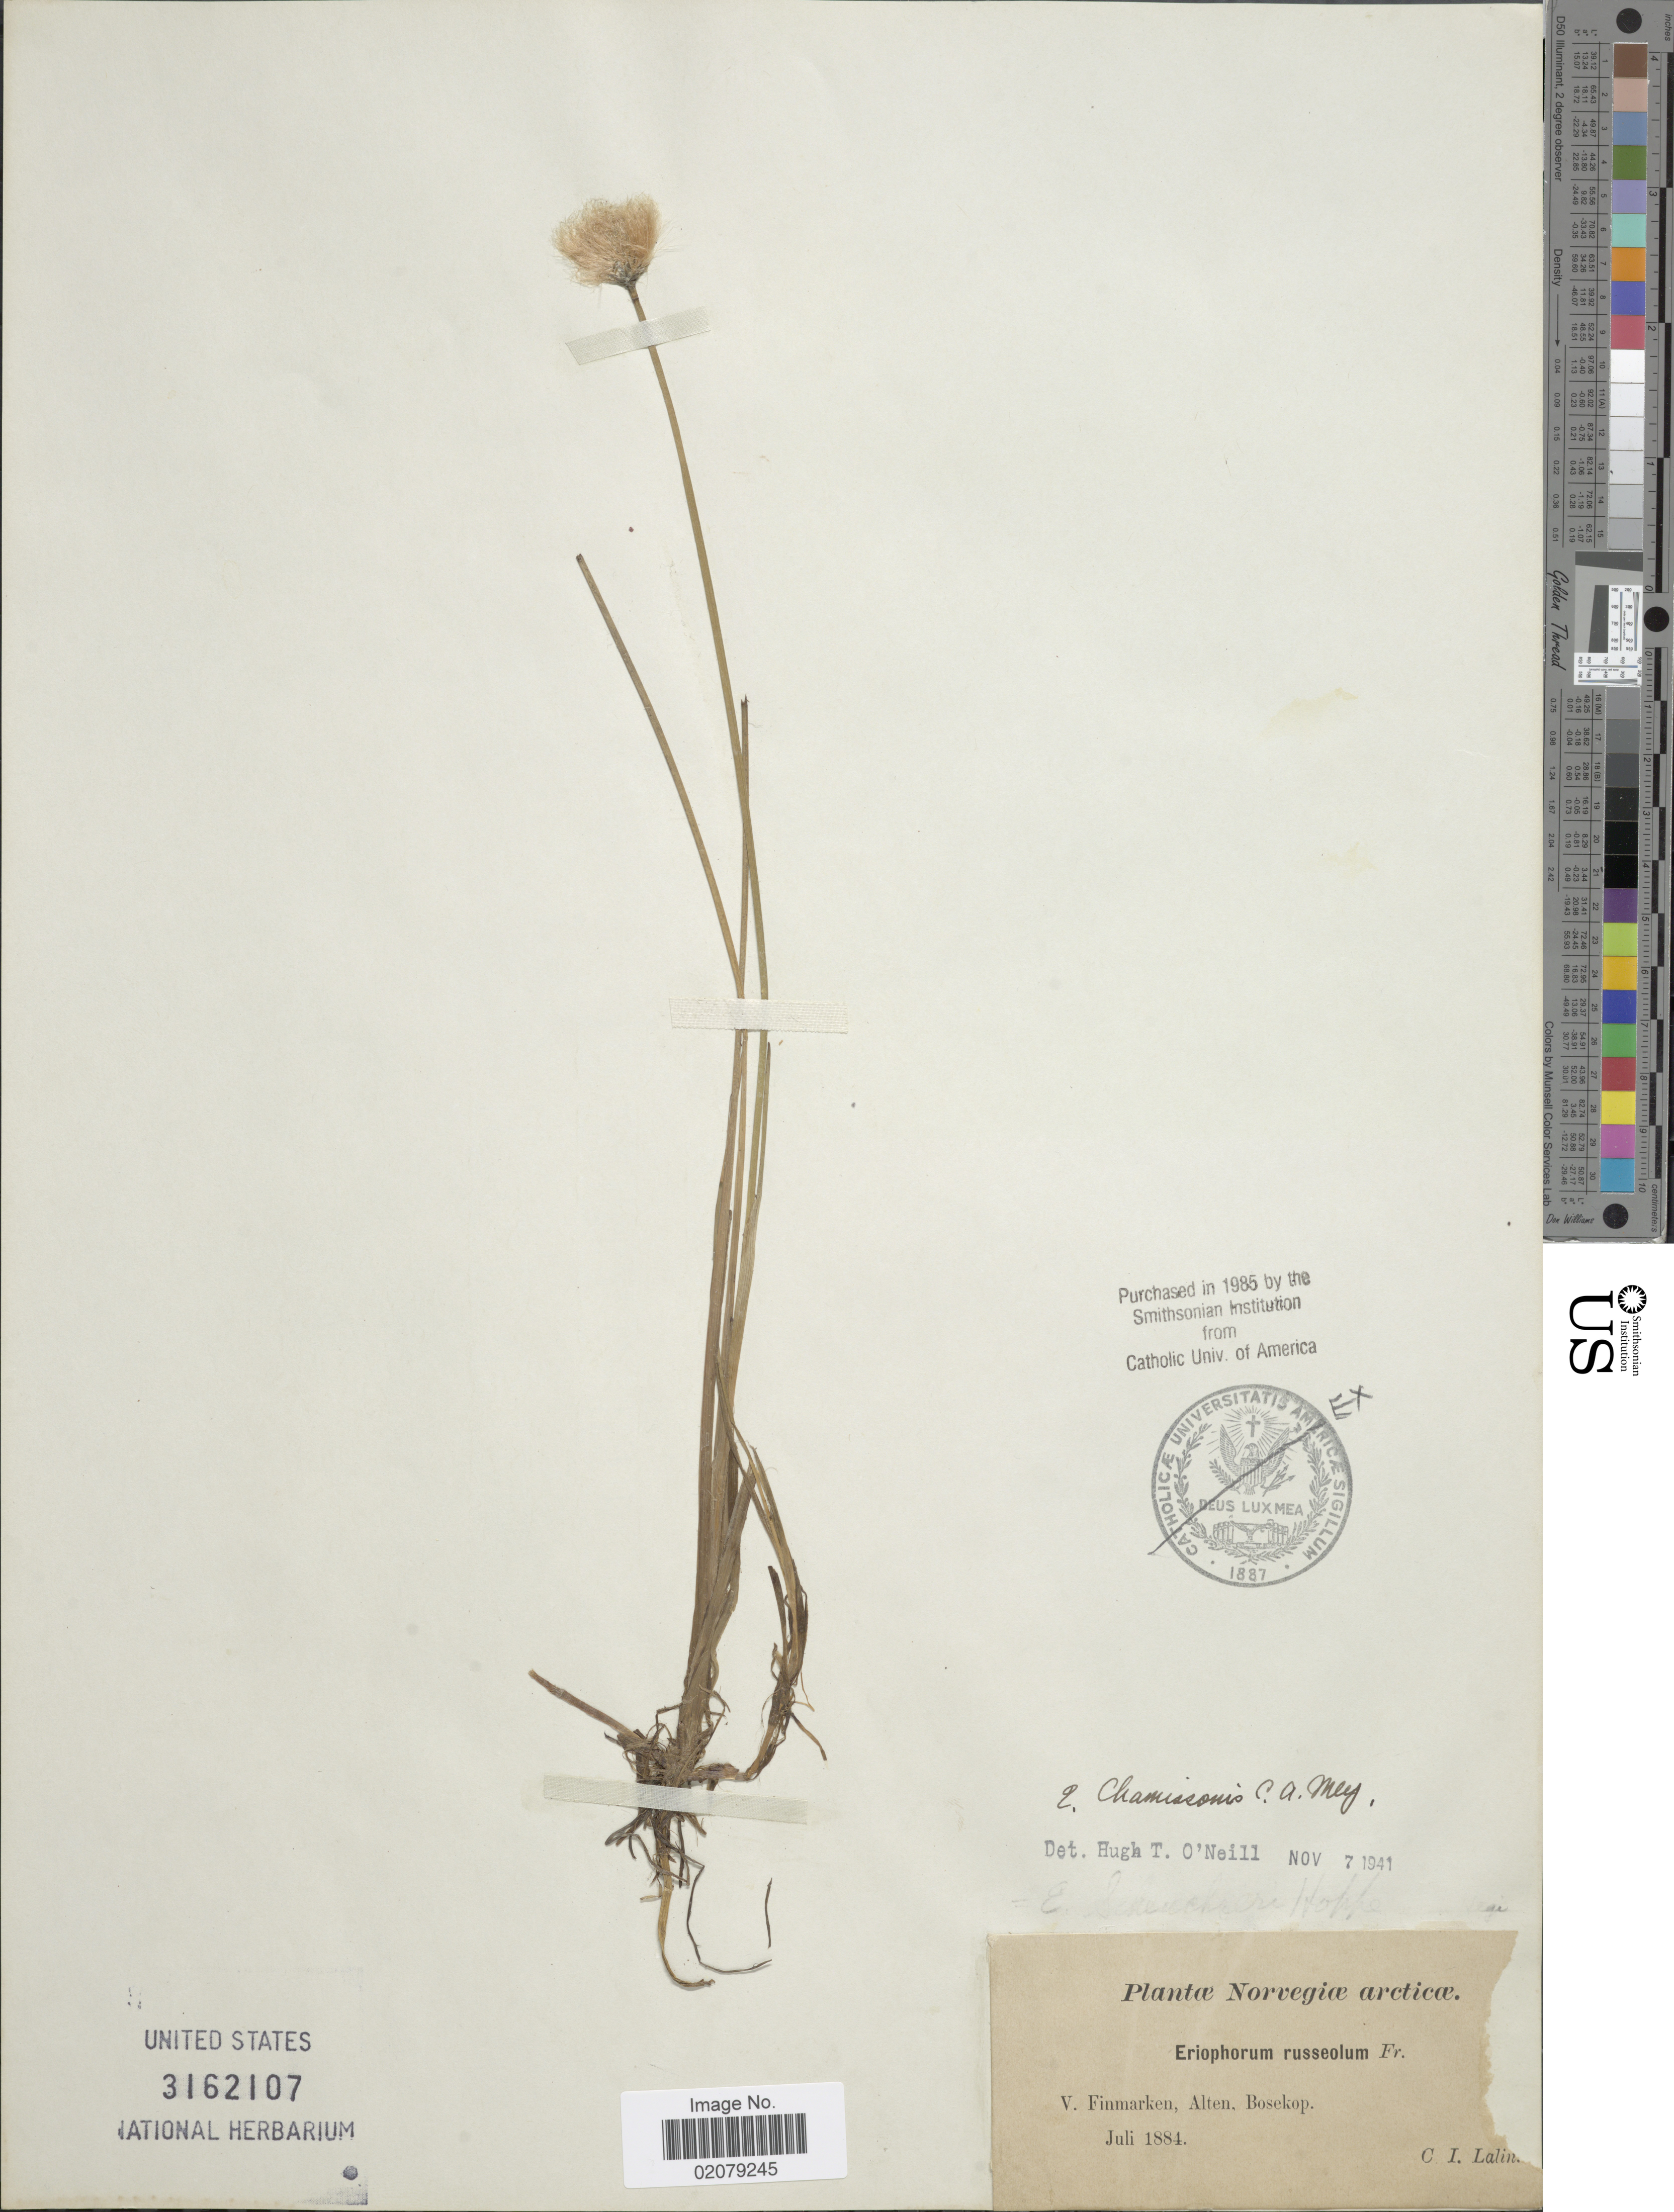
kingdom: Plantae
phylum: Tracheophyta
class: Liliopsida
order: Poales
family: Cyperaceae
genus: Eriophorum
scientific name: Eriophorum chamissonis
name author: C.A. Mey.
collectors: C. Lalin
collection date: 1884-07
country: Norway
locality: V. Finmarken, Alten, Bosekop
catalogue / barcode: US 3162107